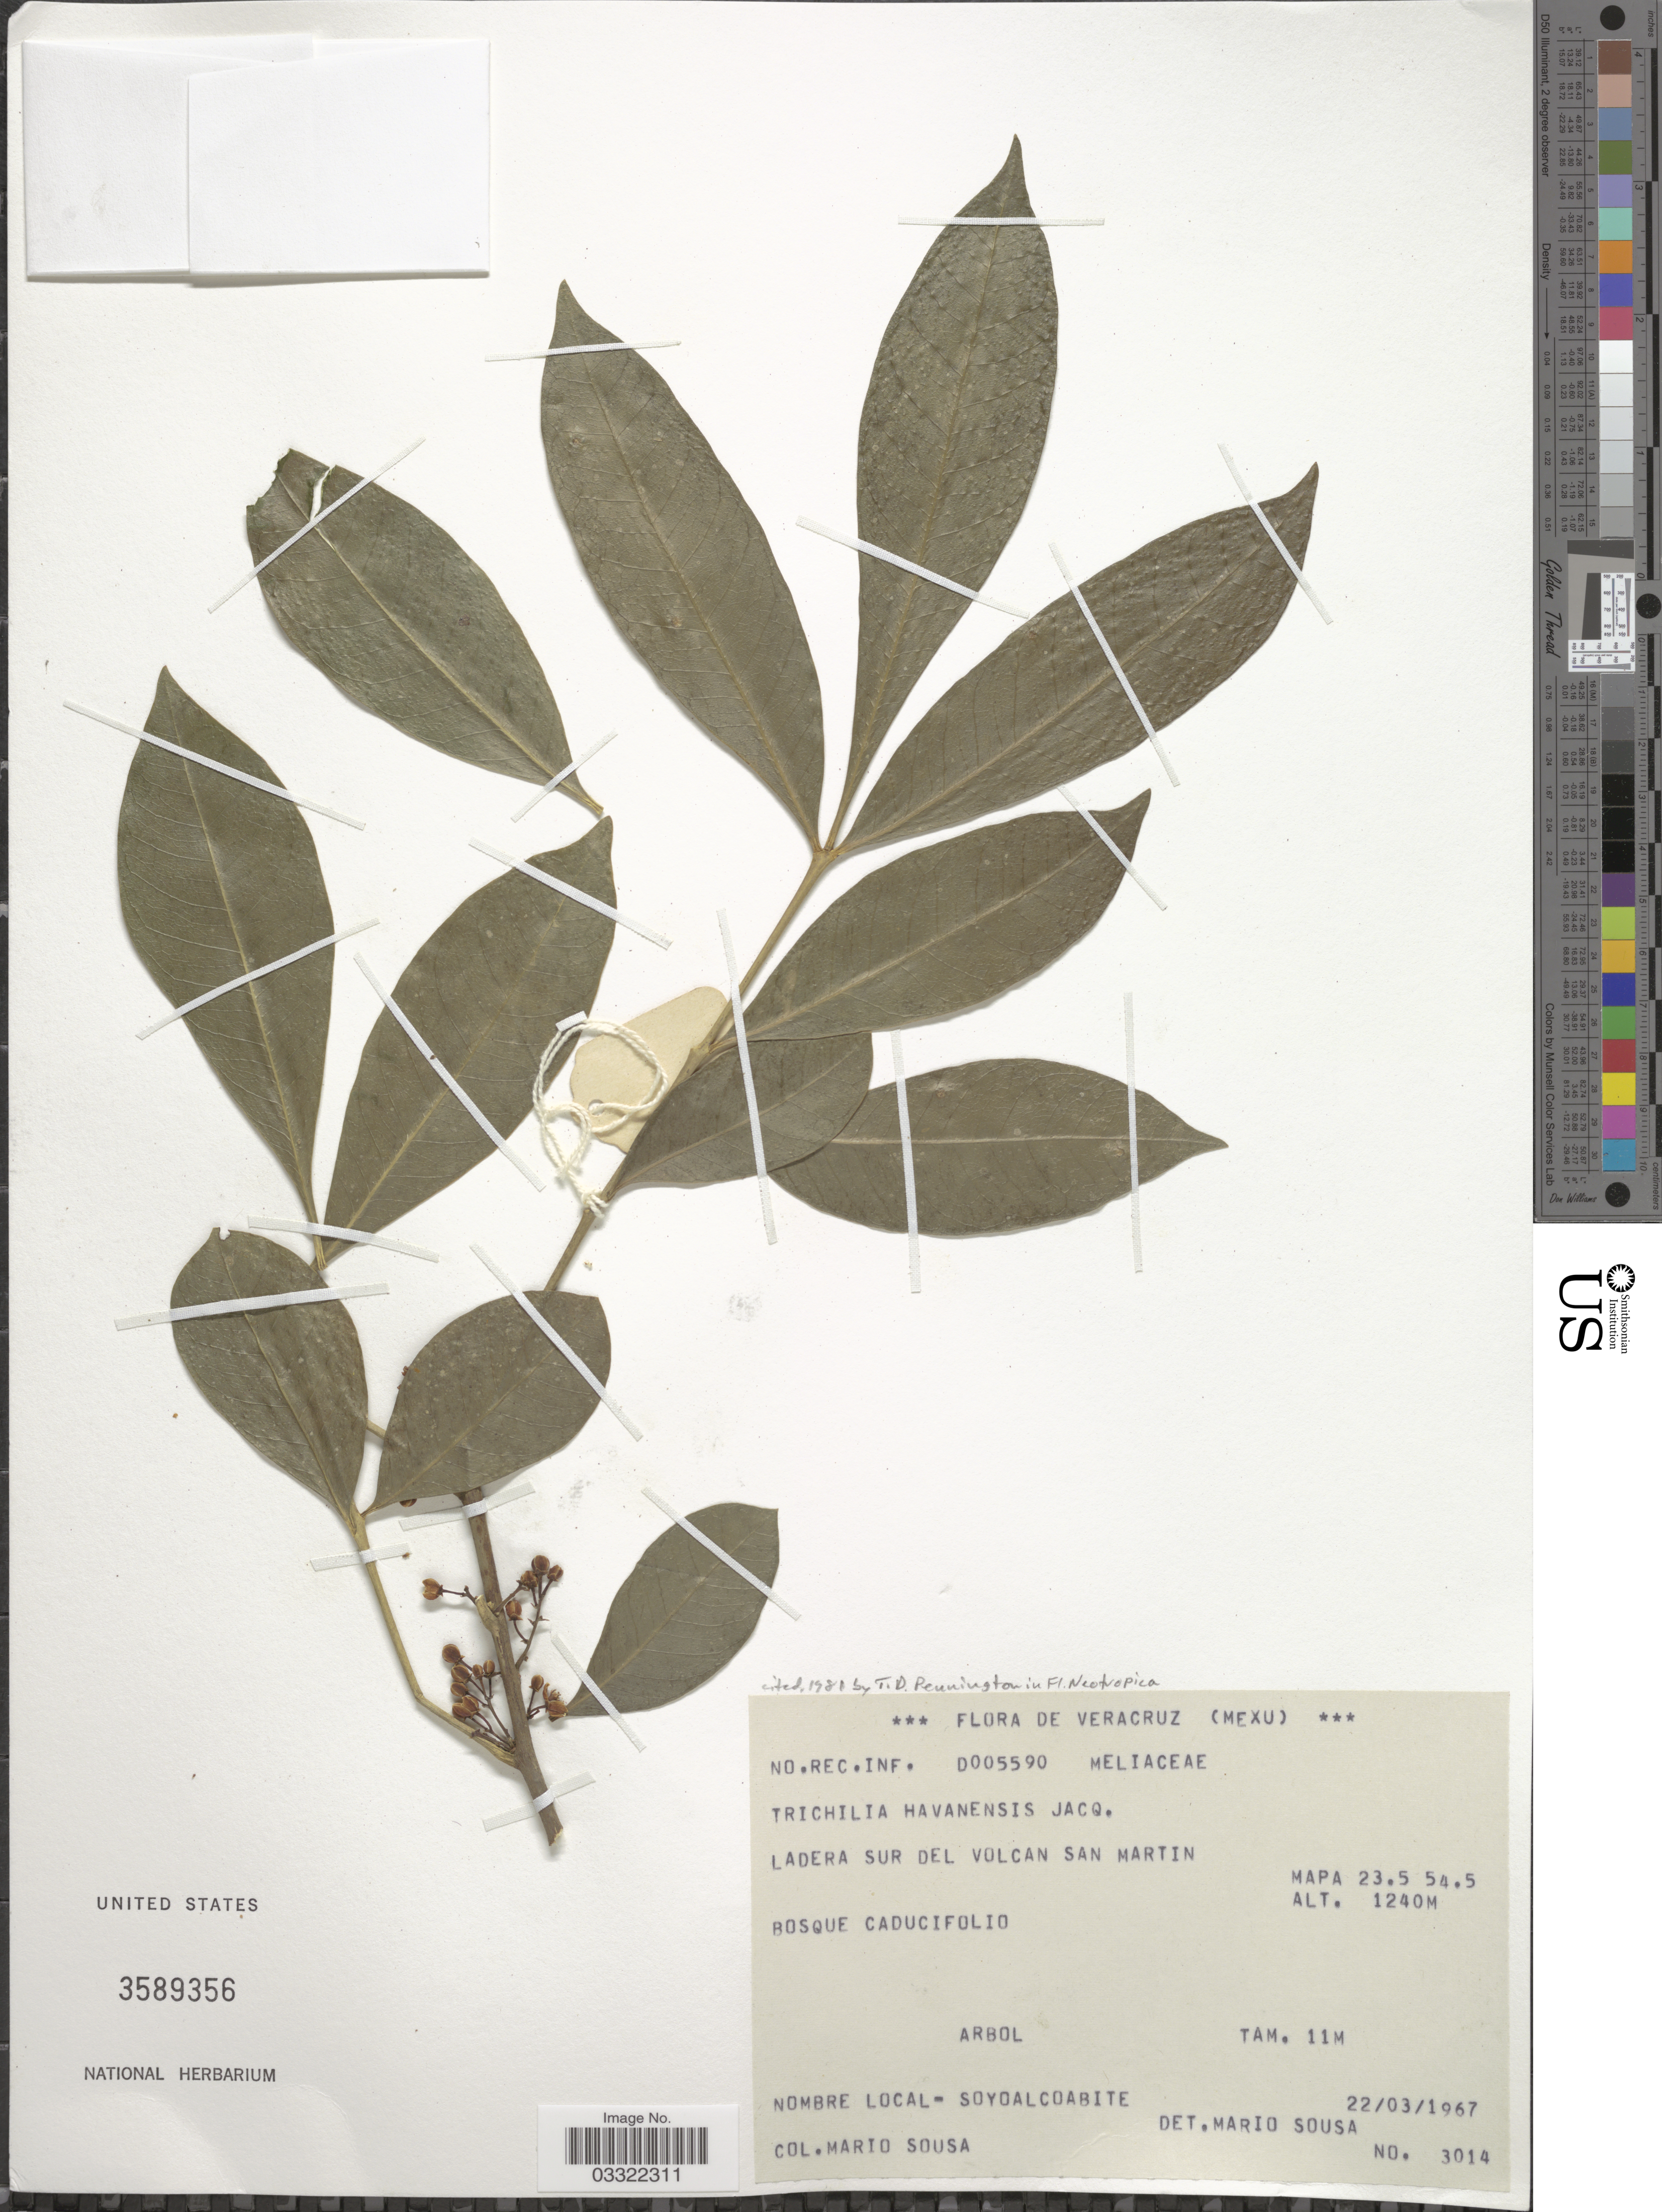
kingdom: Plantae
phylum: Tracheophyta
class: Magnoliopsida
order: Sapindales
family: Meliaceae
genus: Trichilia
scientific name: Trichilia havanensis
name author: Jacq.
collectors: M. Sousa S.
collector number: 3014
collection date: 1967-03-22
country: Mexico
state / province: Veracruz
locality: Veracruz. Ladera sur del Volcan San Martin. Mapa 23.5 54.5.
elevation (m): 1240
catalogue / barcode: US 3589356